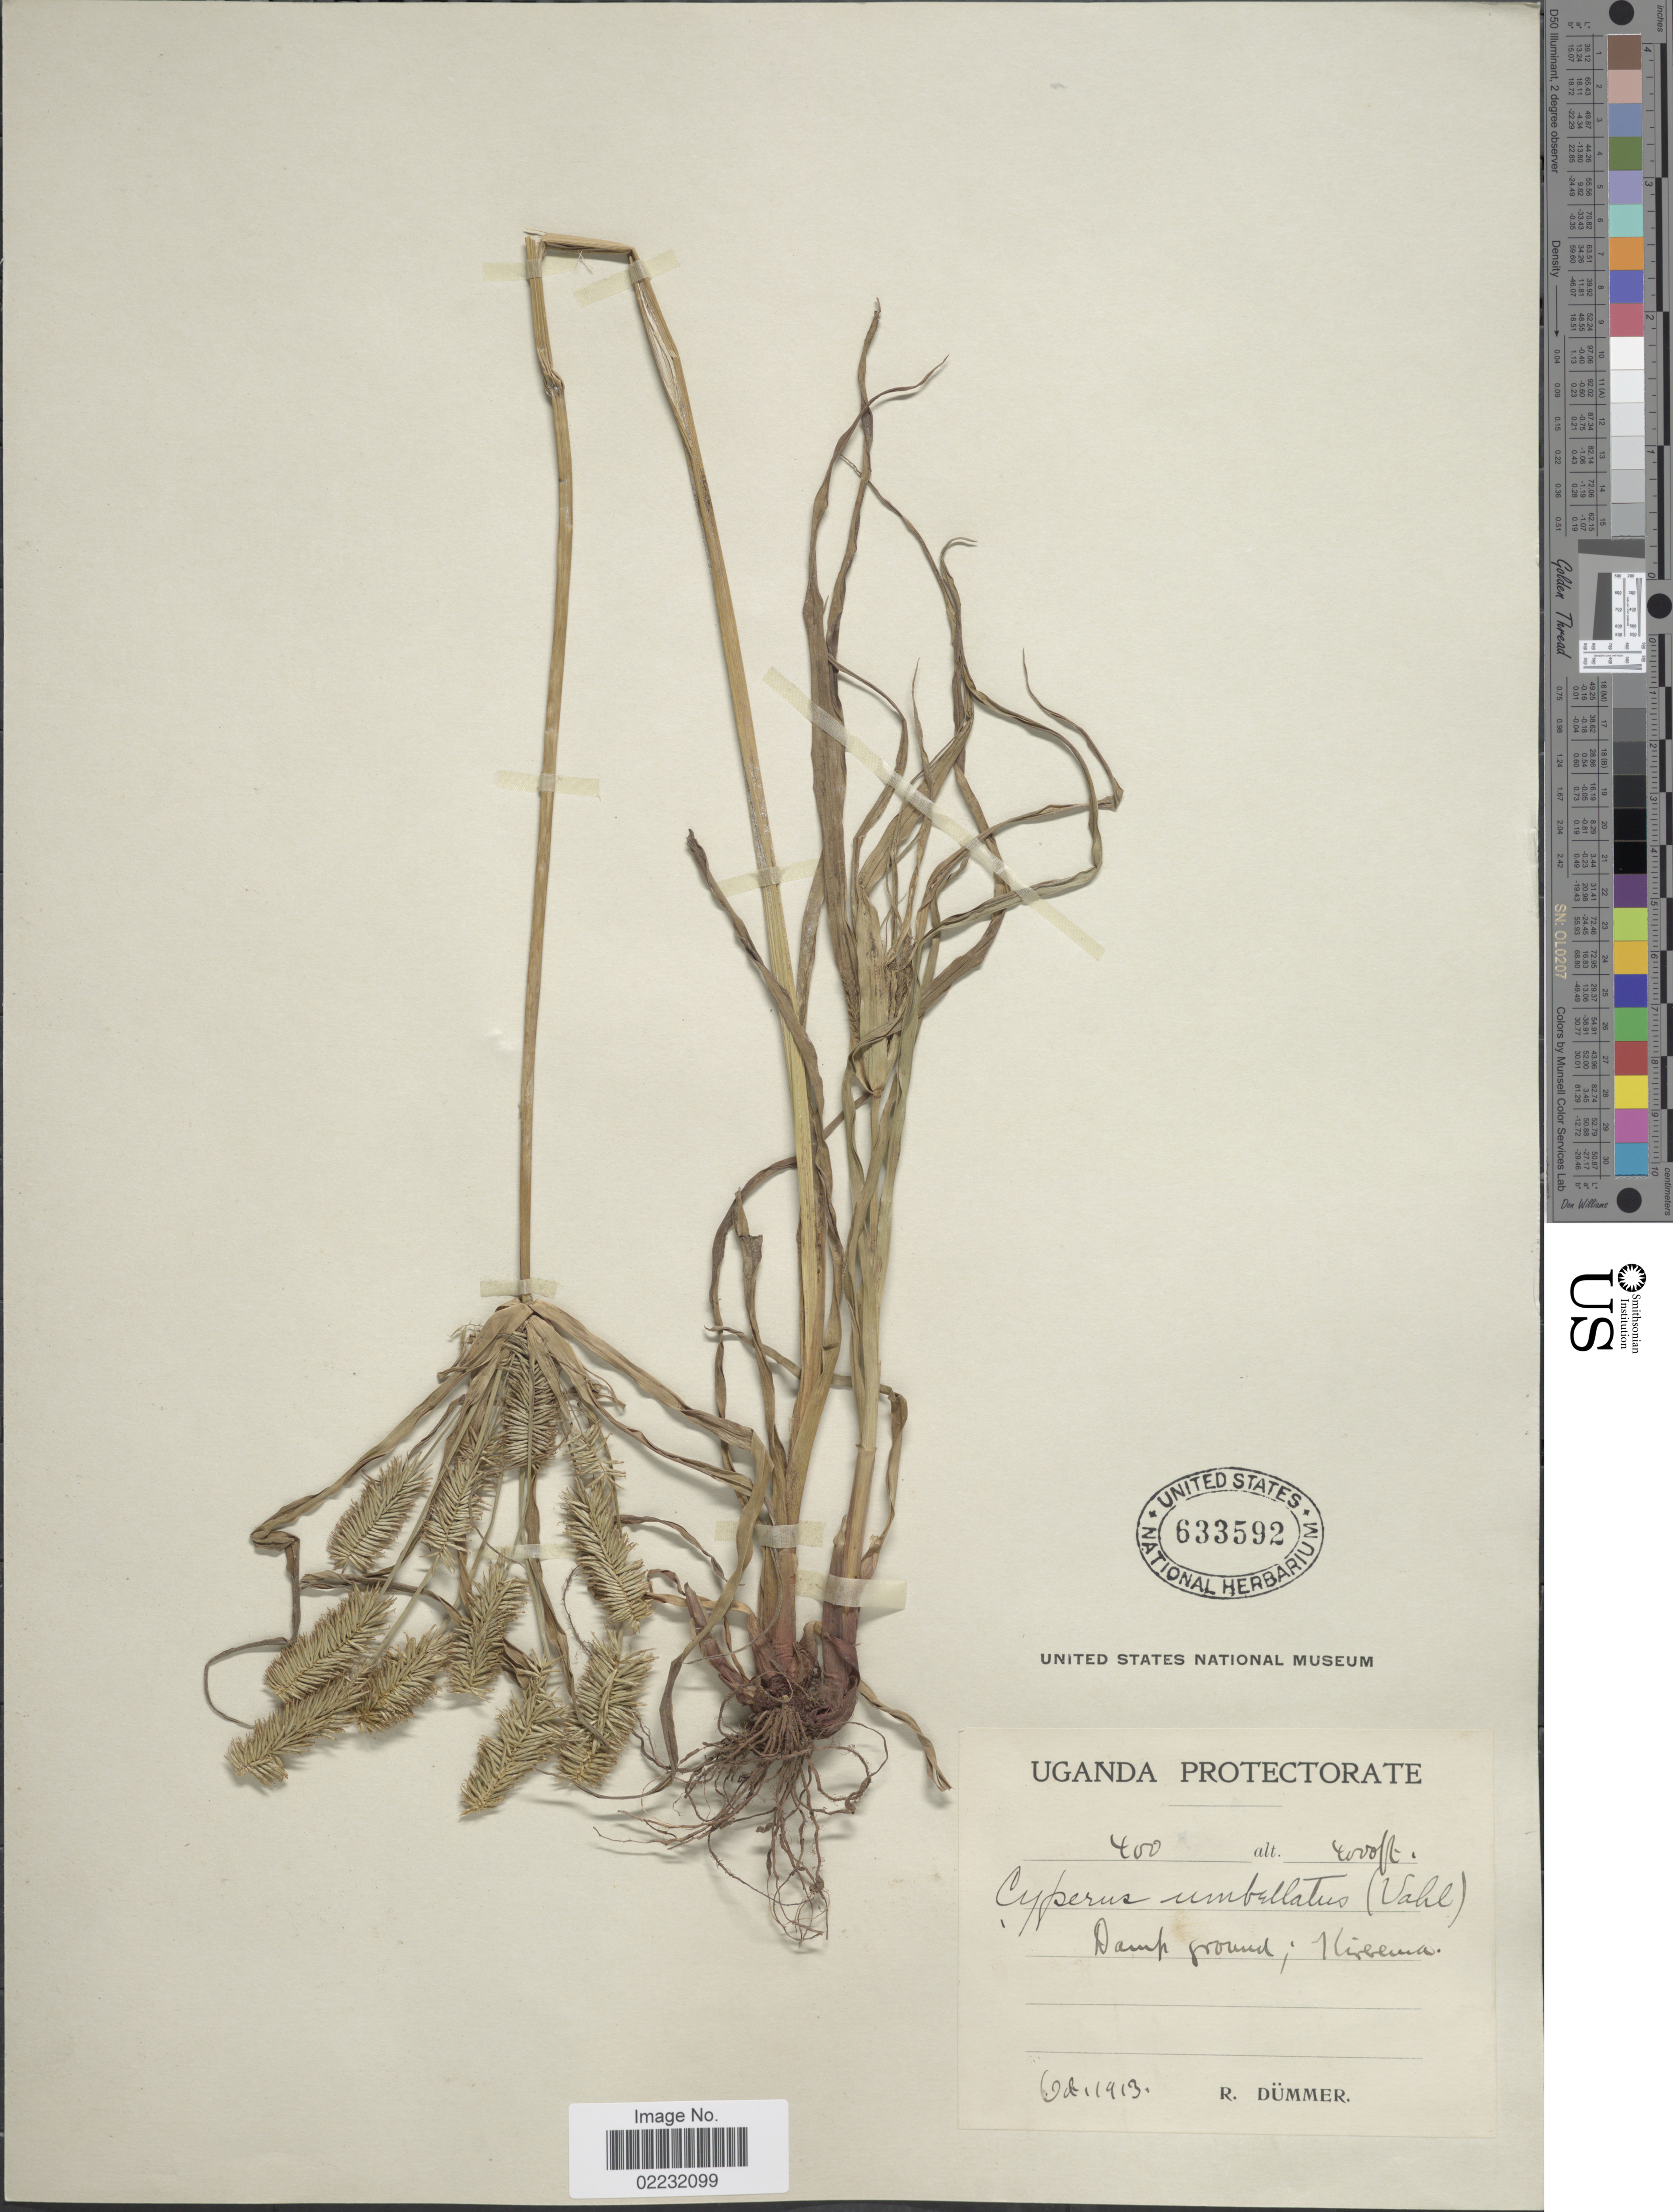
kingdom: Plantae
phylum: Tracheophyta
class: Liliopsida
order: Poales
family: Cyperaceae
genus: Cyperus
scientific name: Cyperus cyperoides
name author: (L.) Kuntze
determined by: Strong, Mark T., (BOT), Smithsonian Institution - National Museum of Natural History (UNITED STATES)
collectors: R. A. Dümmer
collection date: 1913-10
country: Uganda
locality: Damp ground; Kirbluma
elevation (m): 1219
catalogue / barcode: US 633592